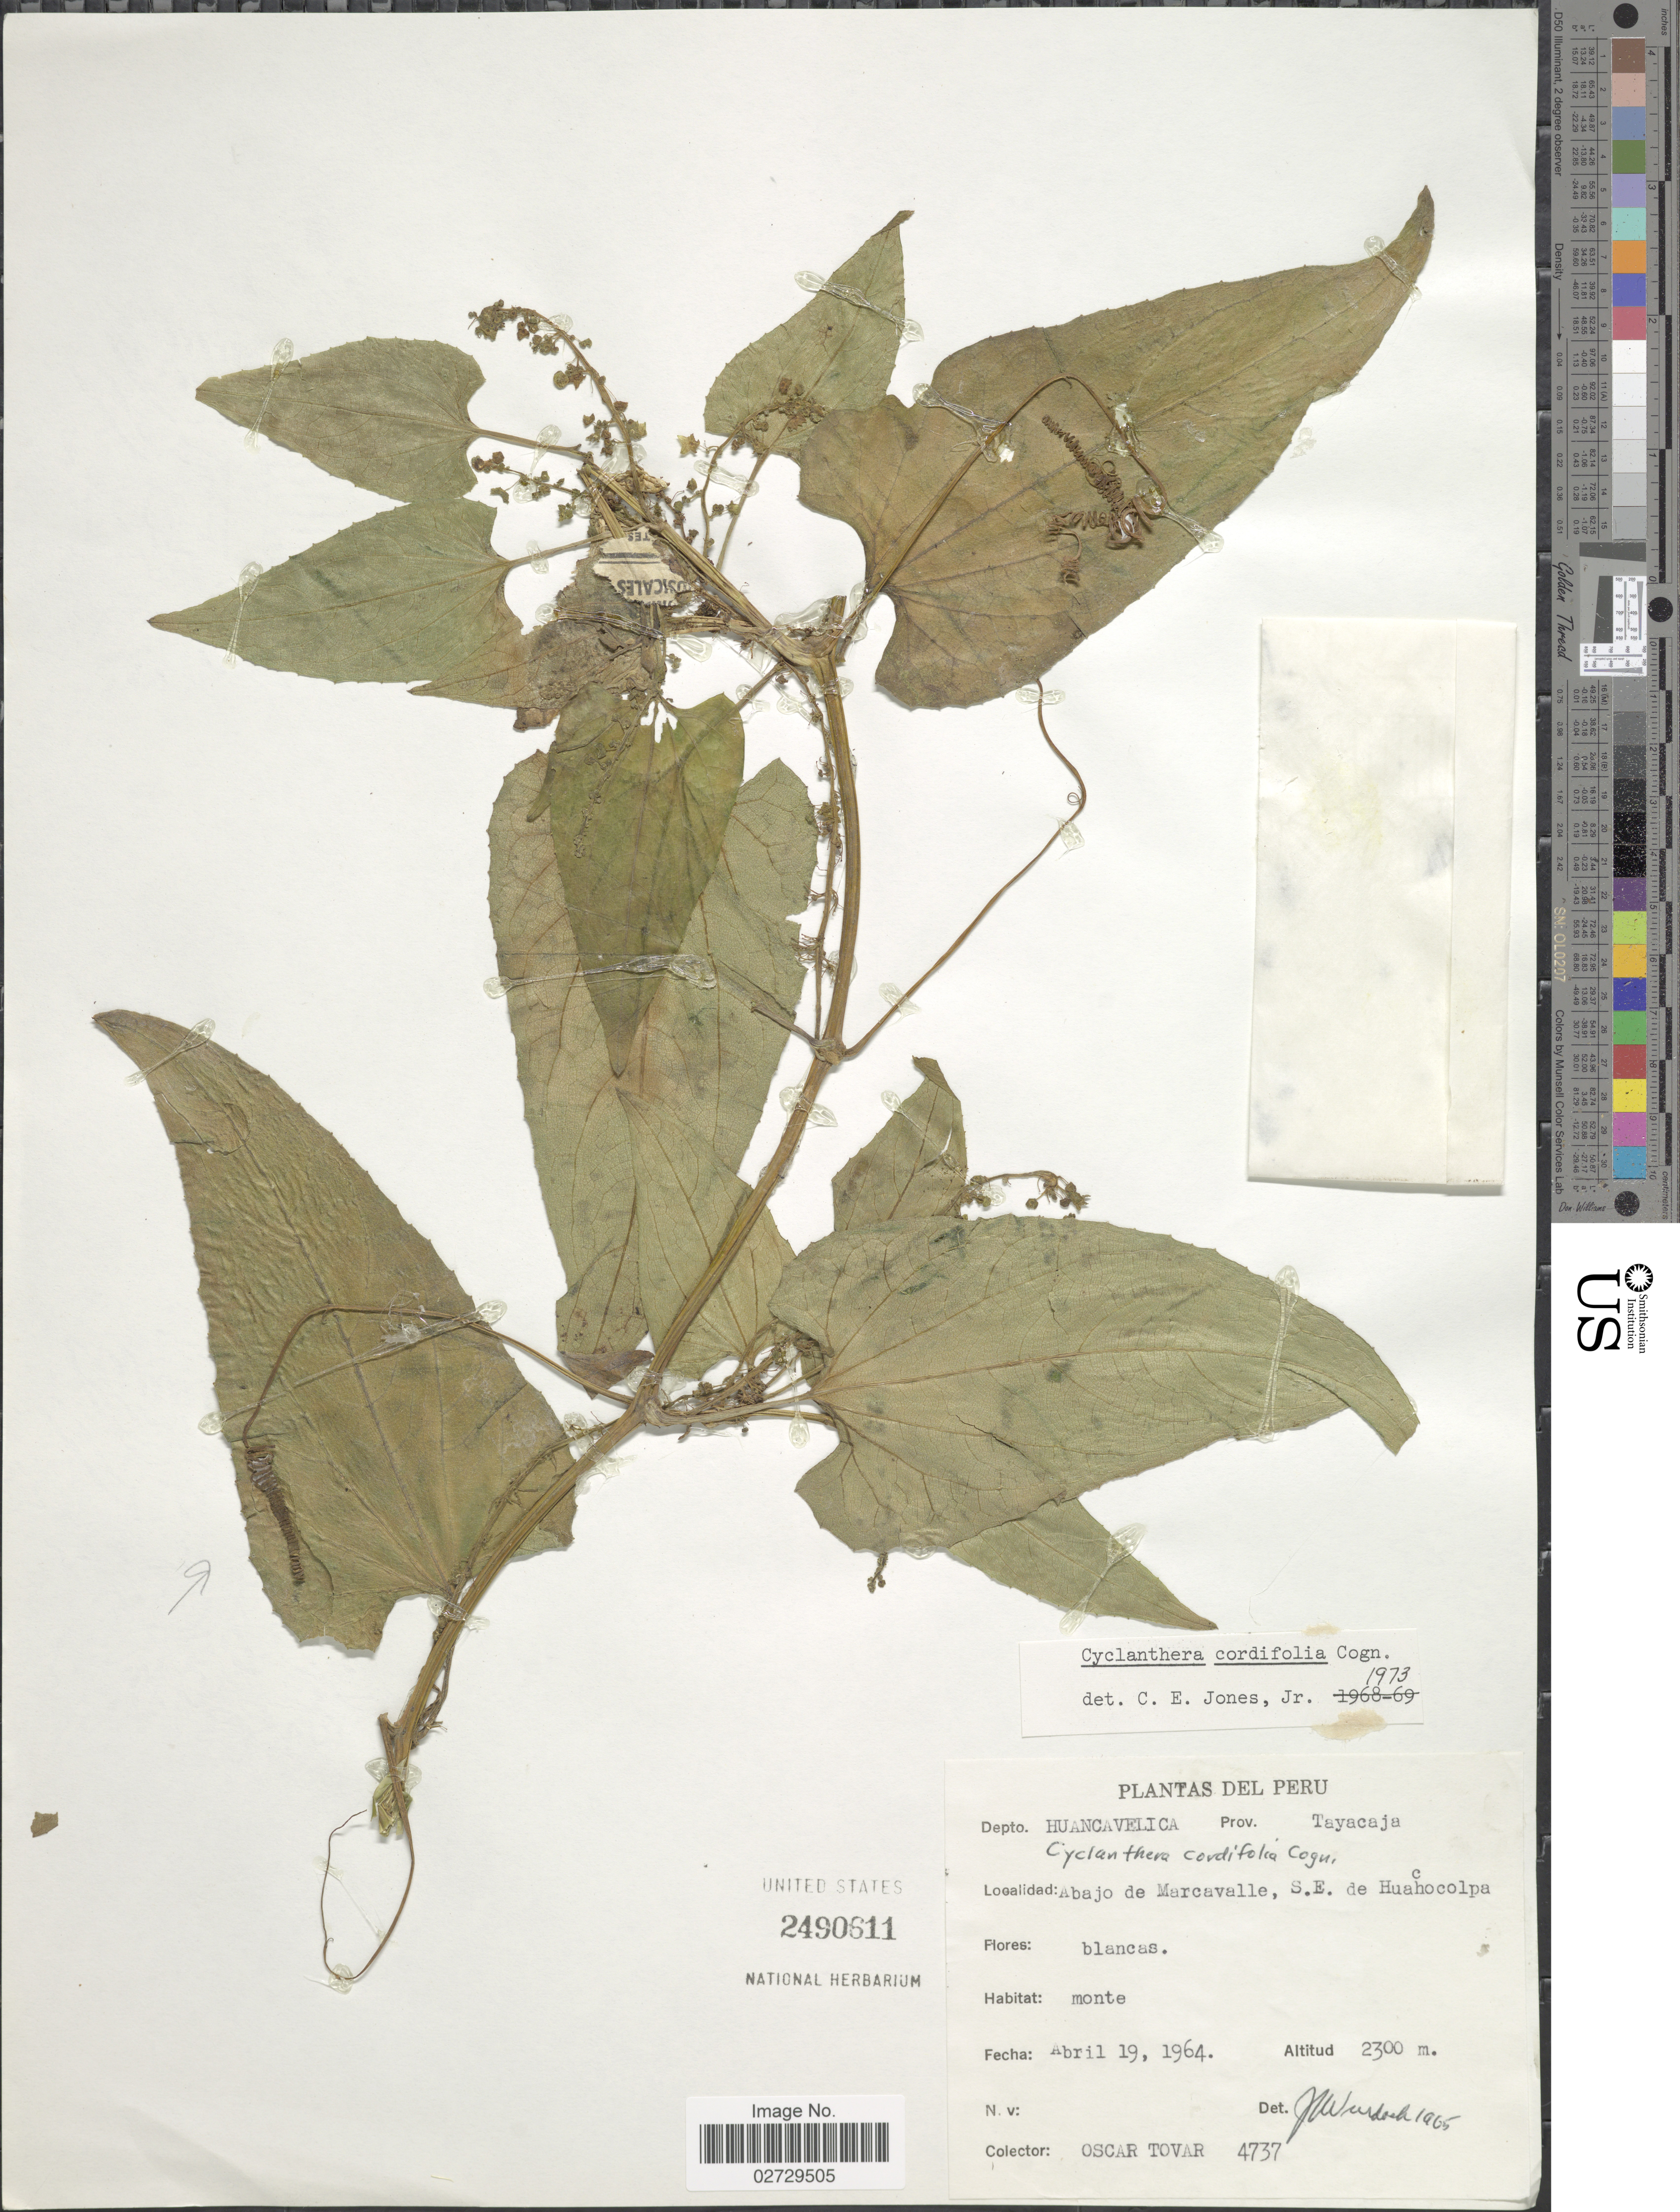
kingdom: Plantae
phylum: Tracheophyta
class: Magnoliopsida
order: Cucurbitales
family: Cucurbitaceae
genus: Cyclanthera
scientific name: Cyclanthera cordifolia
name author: Cogn.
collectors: Ó. Tovar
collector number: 4737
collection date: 1964-04-19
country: Peru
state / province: Huancavelica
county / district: Tayacaja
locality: Depto. Huancavelica, Prov. Tayacaja. Abajo de Marcavalle, S. E. de Huachocolpa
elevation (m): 2300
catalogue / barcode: US 2490611